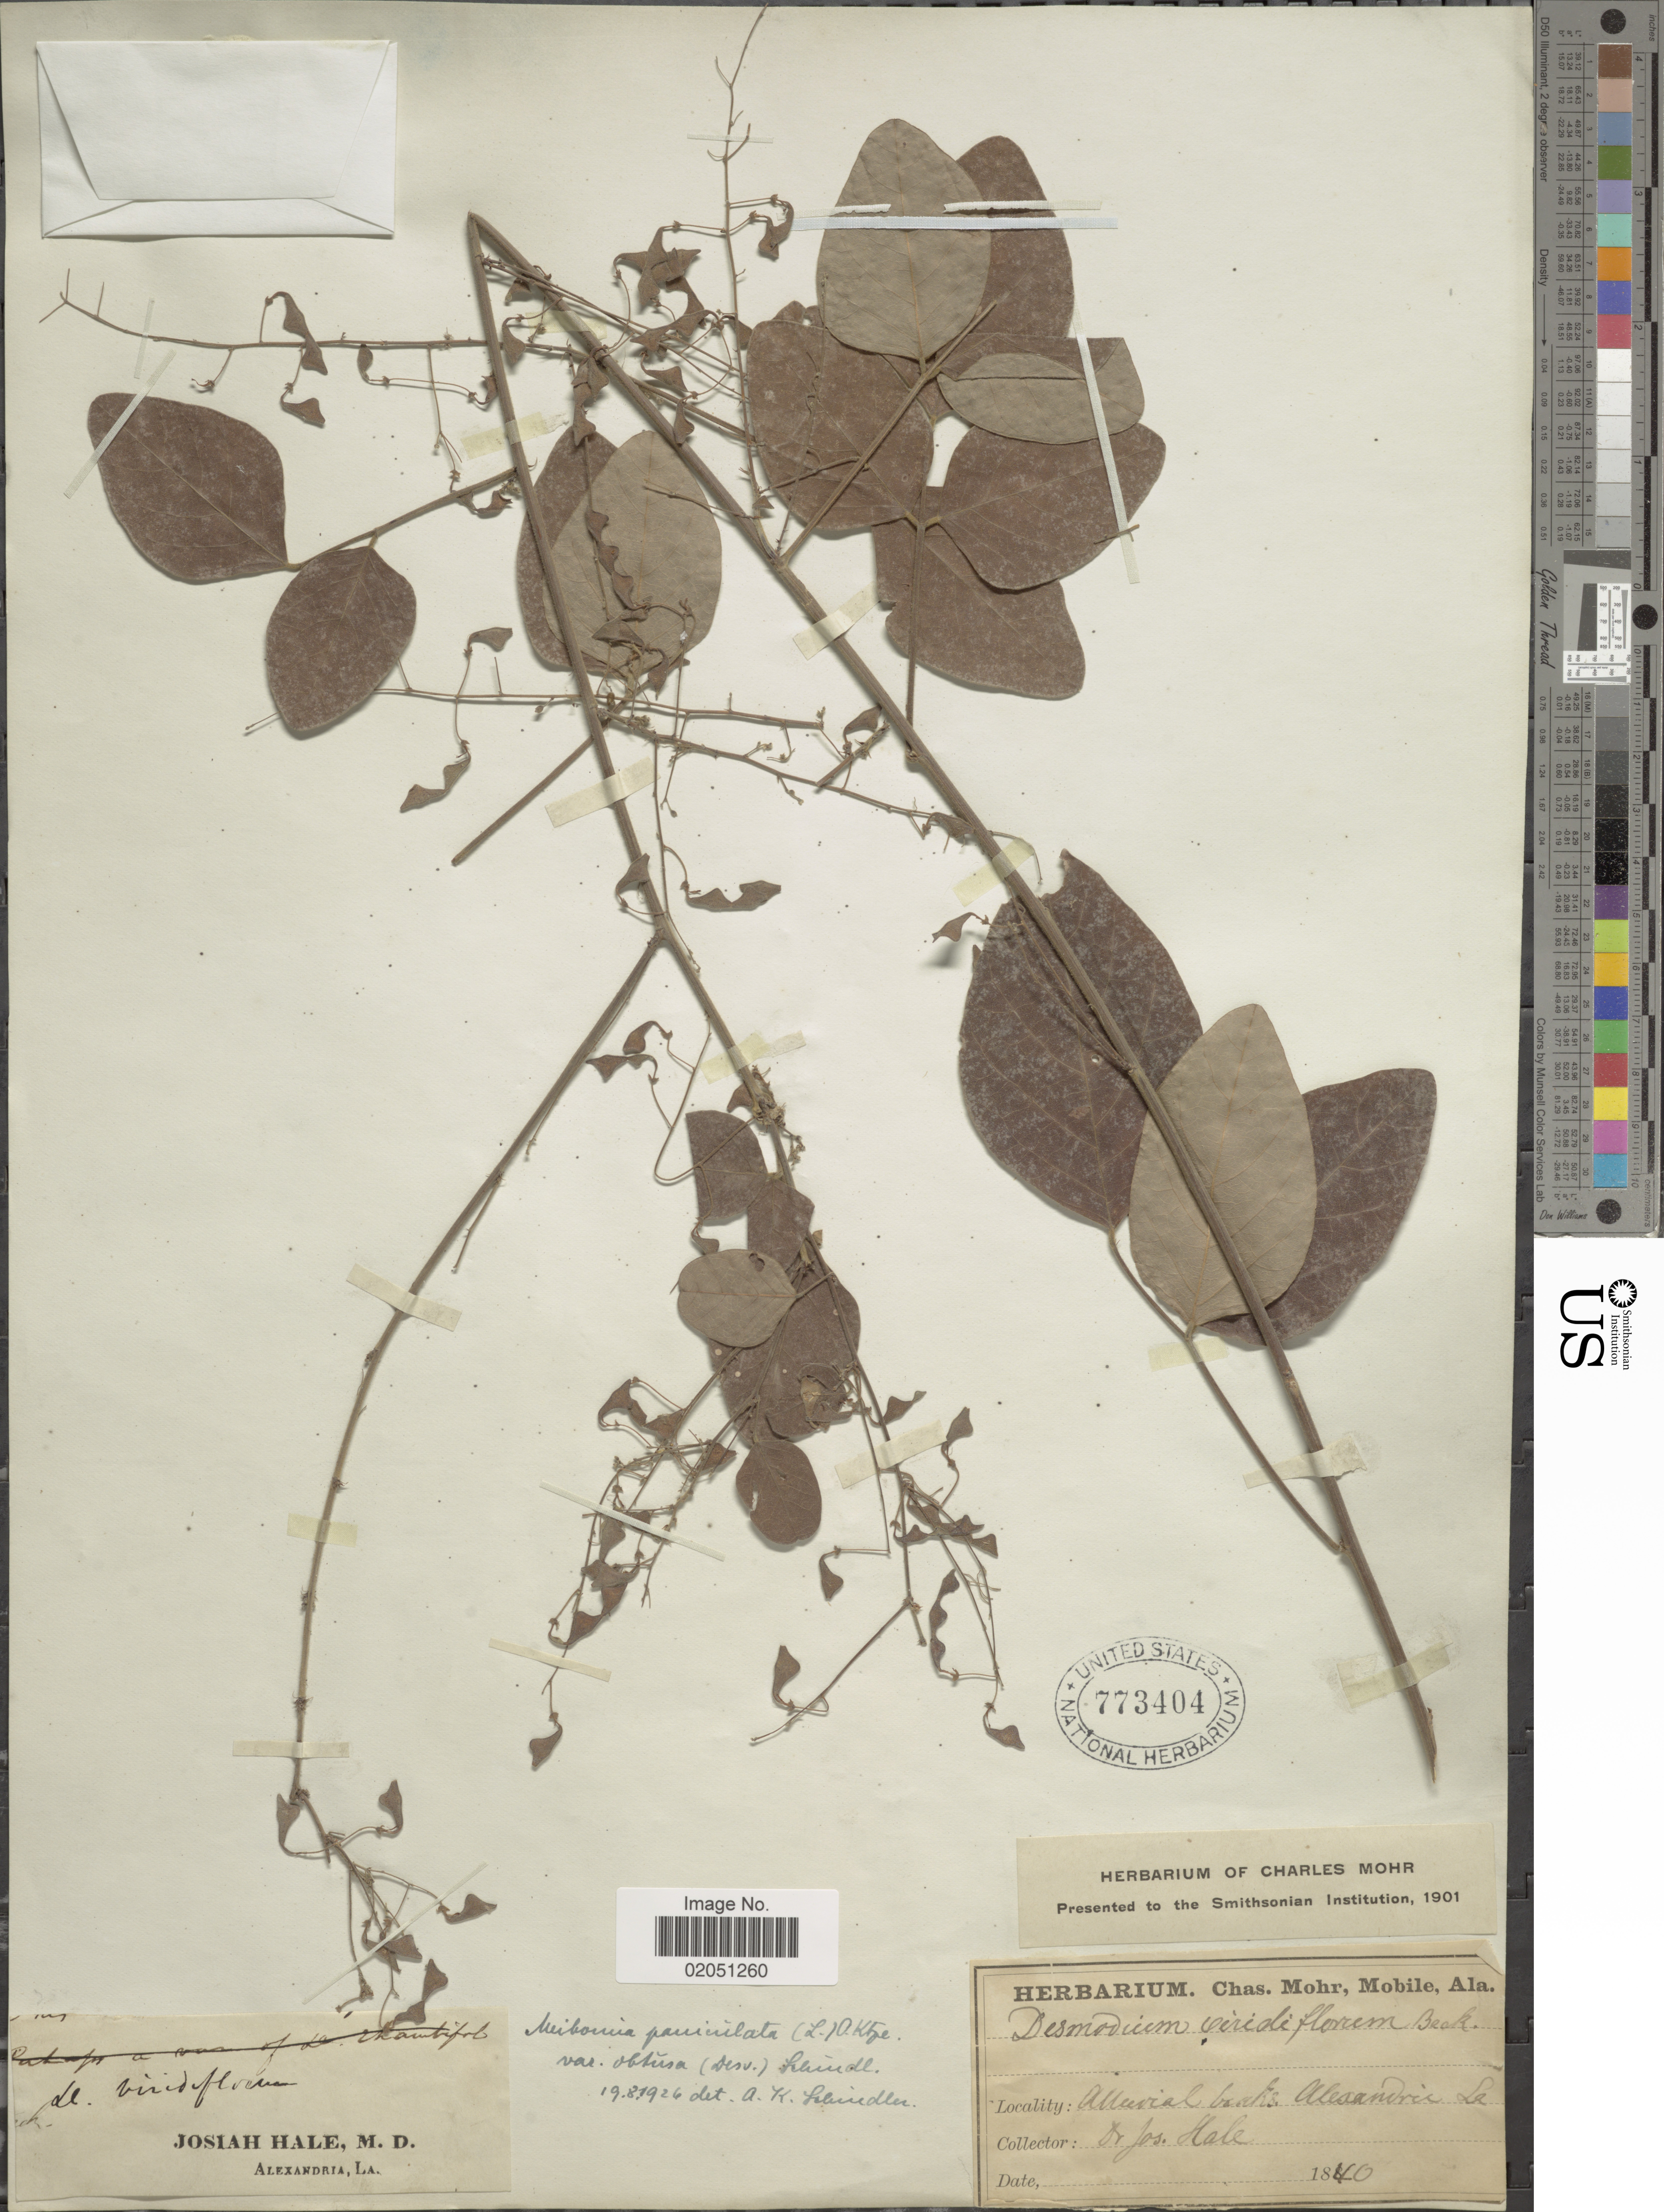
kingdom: Plantae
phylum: Tracheophyta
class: Magnoliopsida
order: Fabales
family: Fabaceae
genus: Desmodium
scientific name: Desmodium paniculatum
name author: (L.) DC.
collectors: J. Hale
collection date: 1840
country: United States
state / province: Louisiana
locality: Alluvial banks, Alexandria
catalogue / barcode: US 773404